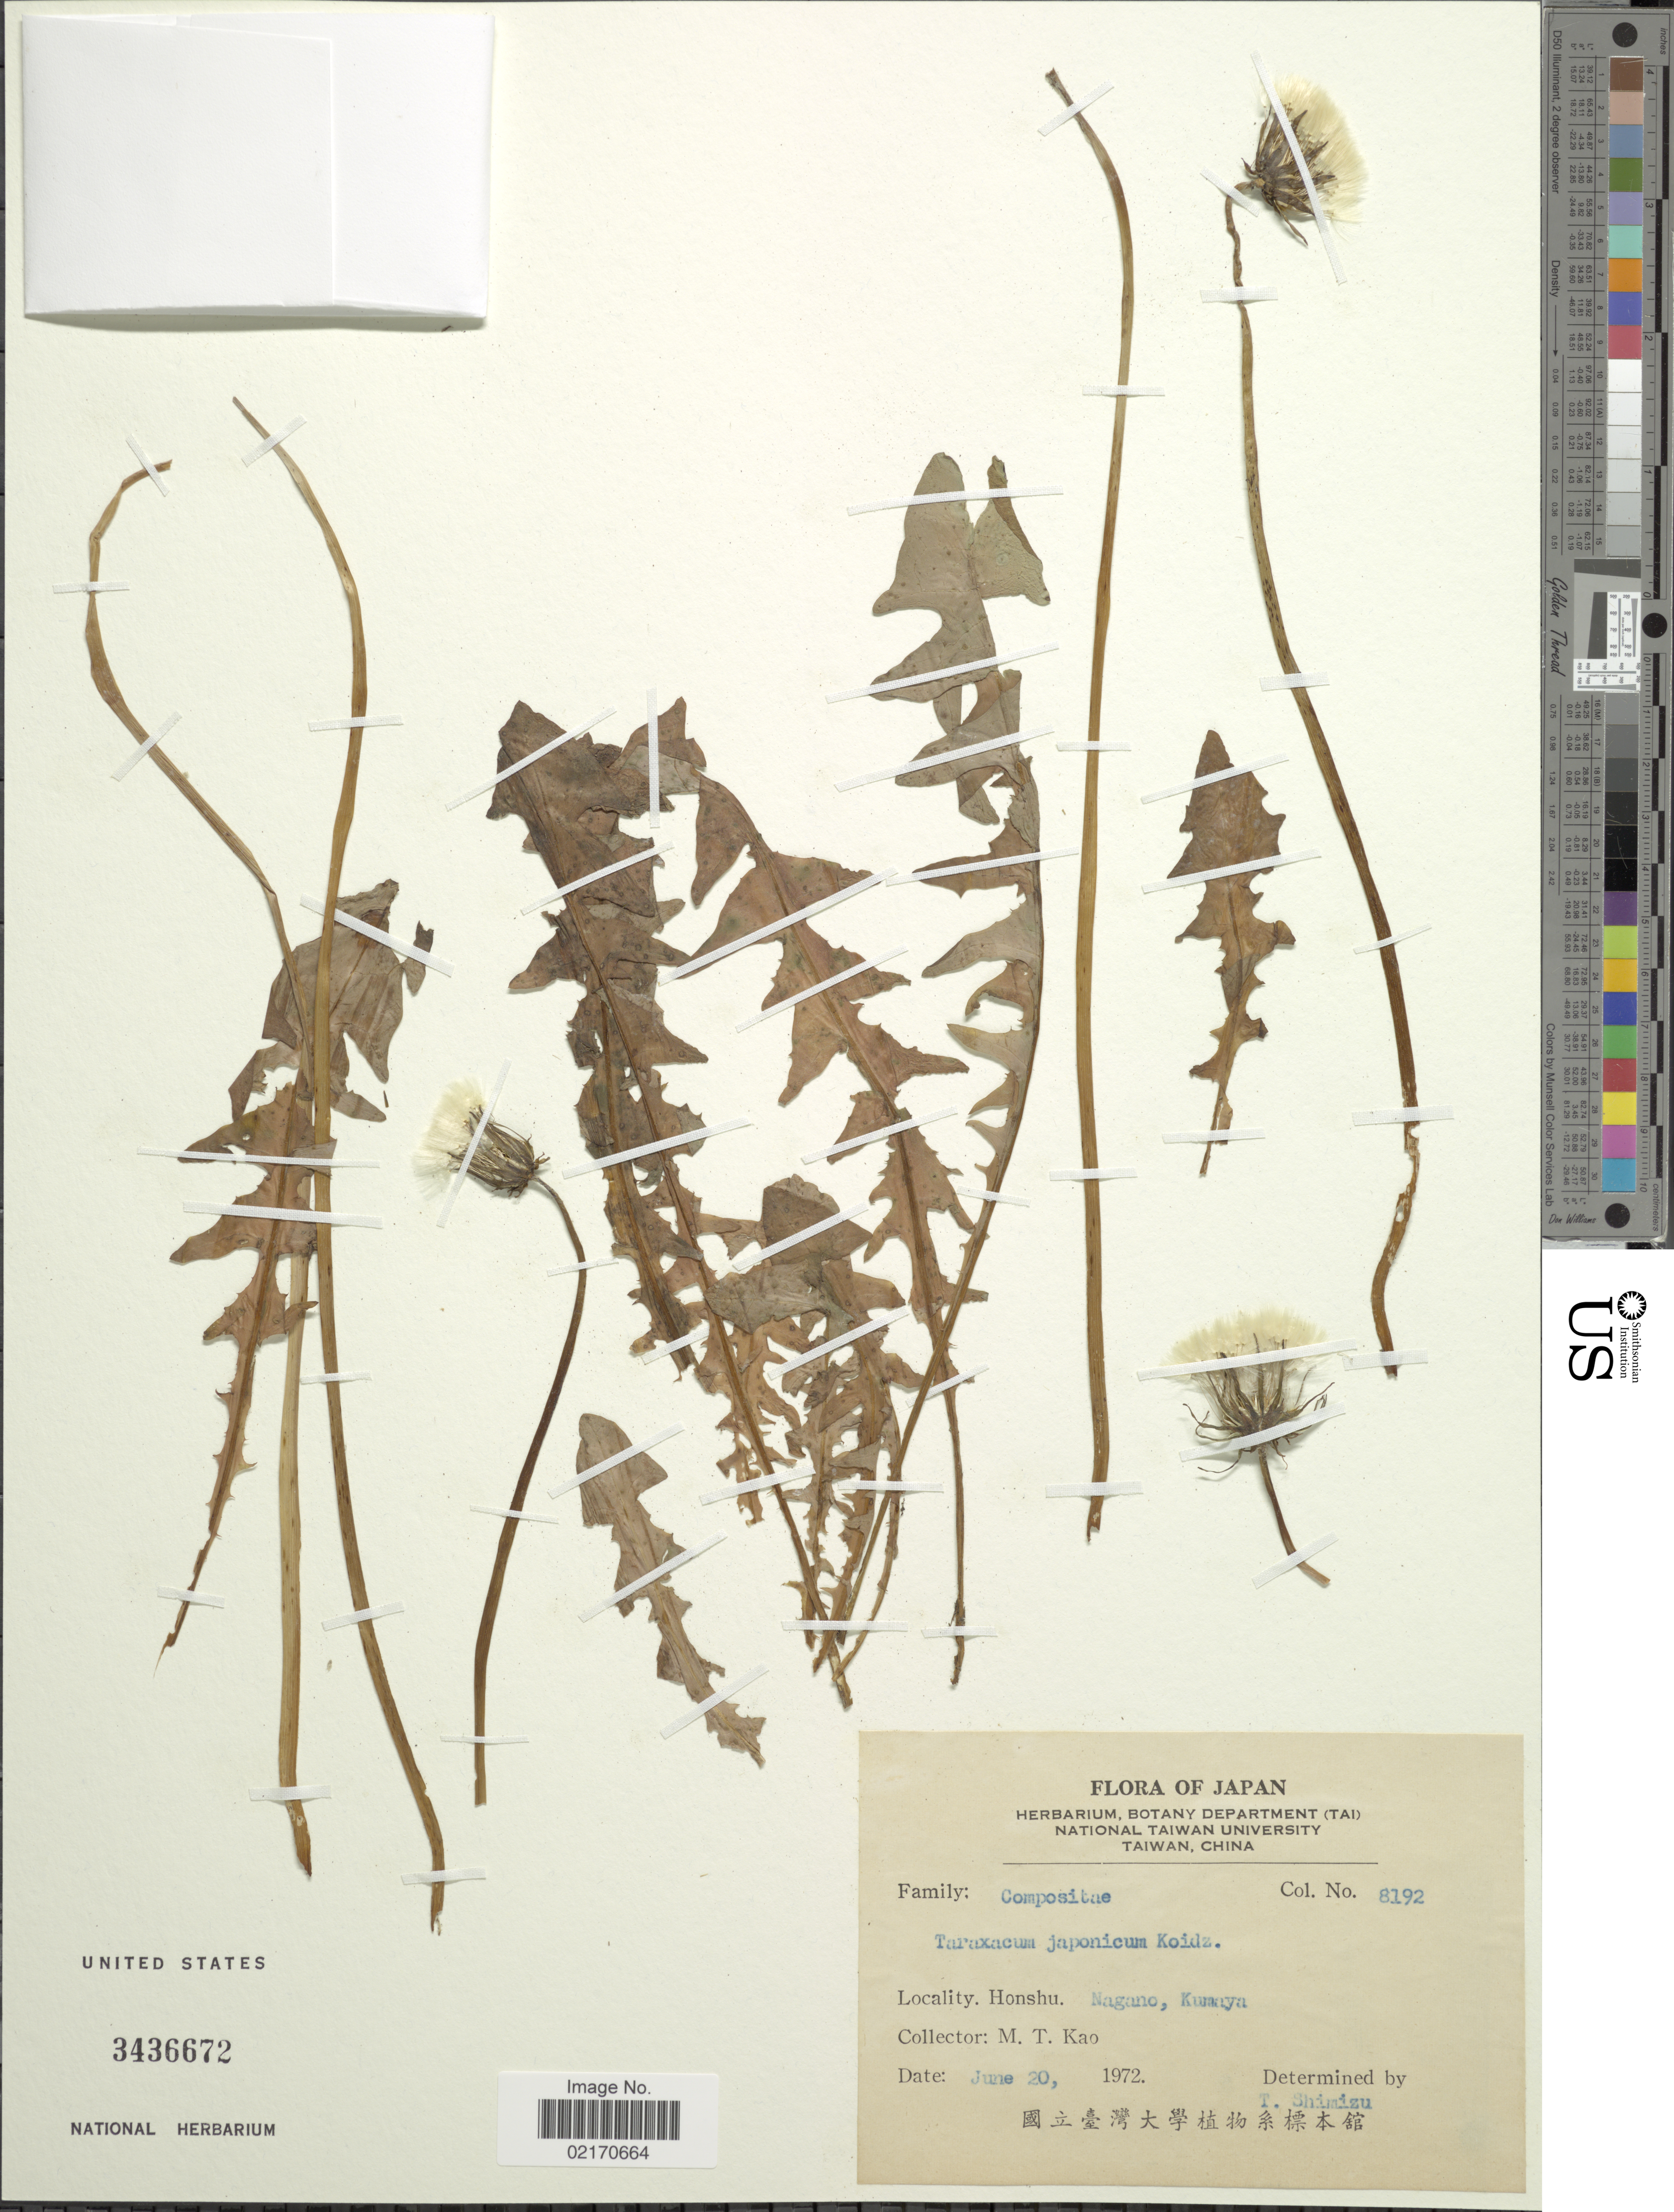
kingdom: Plantae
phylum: Tracheophyta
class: Magnoliopsida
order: Asterales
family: Asteraceae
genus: Taraxacum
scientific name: Taraxacum japonicum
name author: Koidz.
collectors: M. T. Kao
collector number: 8192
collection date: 1972-06-20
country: Japan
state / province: Nagano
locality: Honshu, Nagano, Kumaya.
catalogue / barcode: US 3436672